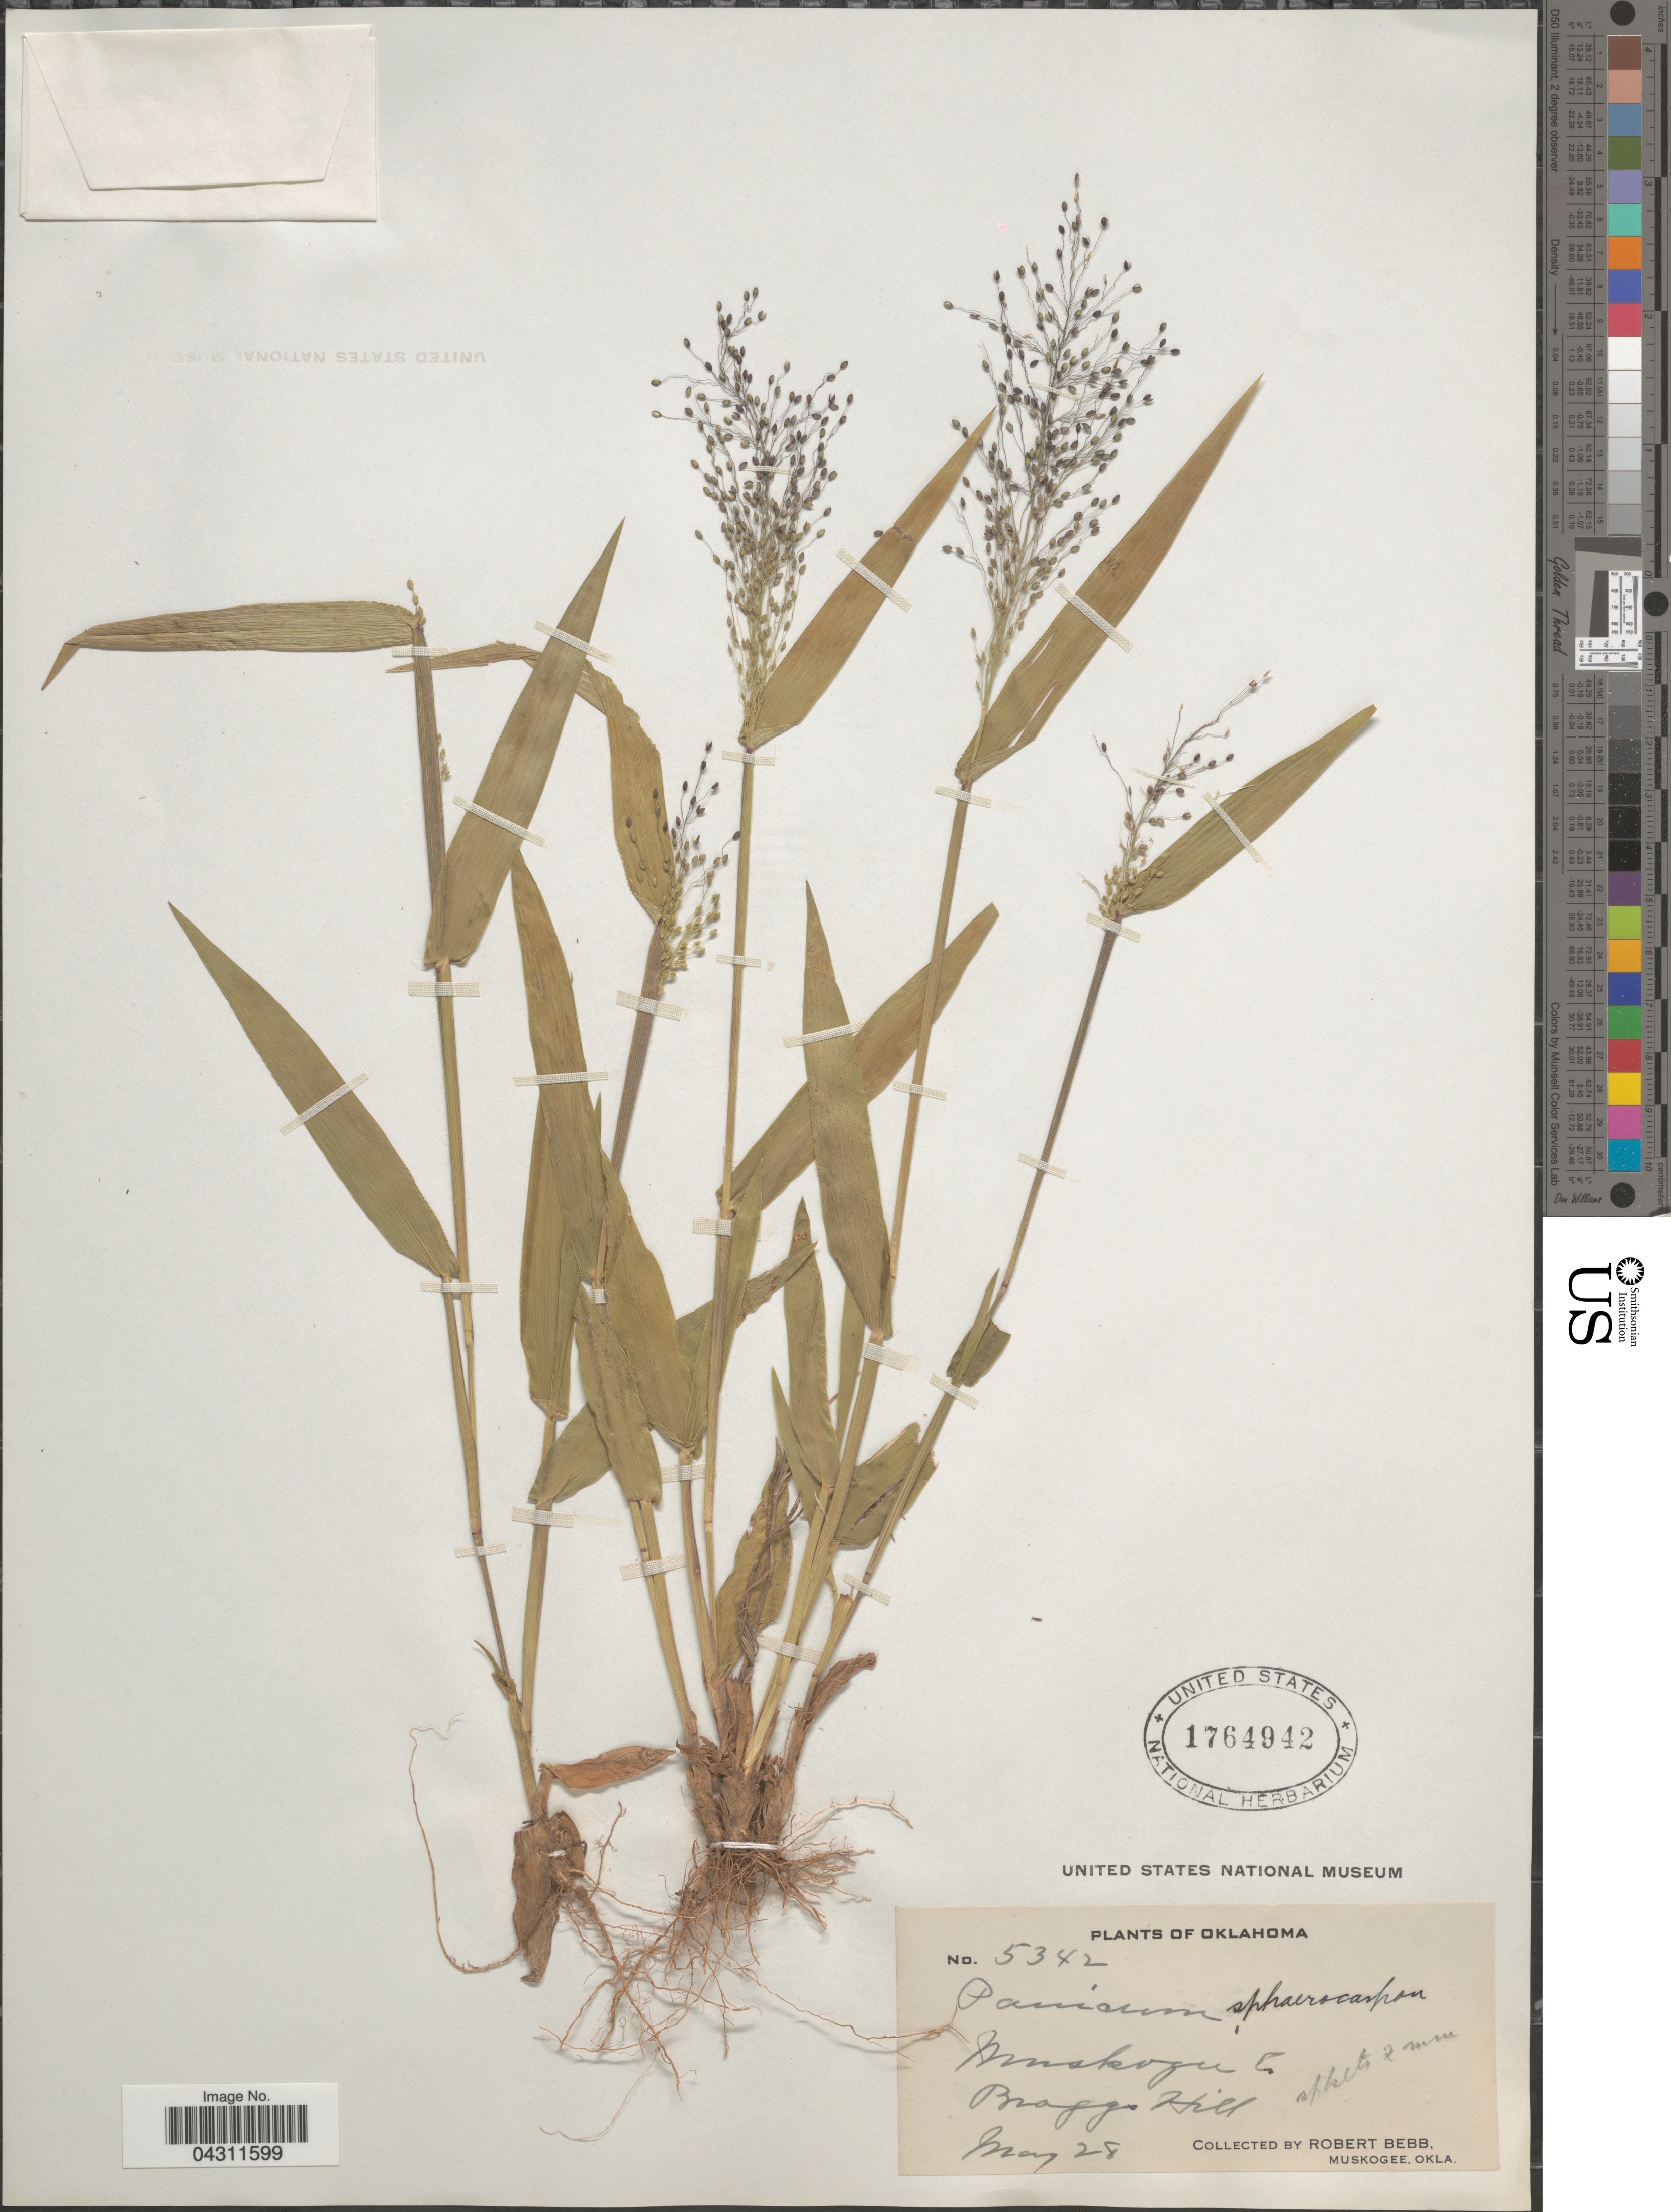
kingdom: Plantae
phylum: Tracheophyta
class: Liliopsida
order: Poales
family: Poaceae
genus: Dichanthelium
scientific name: Dichanthelium strigosum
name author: (Muhl. ex Elliott) Freckmann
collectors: R. Bebb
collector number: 5342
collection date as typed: Transcribed d/m/y: /5/28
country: United States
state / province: Oklahoma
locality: Muskogee Co. Braggs Hill.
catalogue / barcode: US 1764942